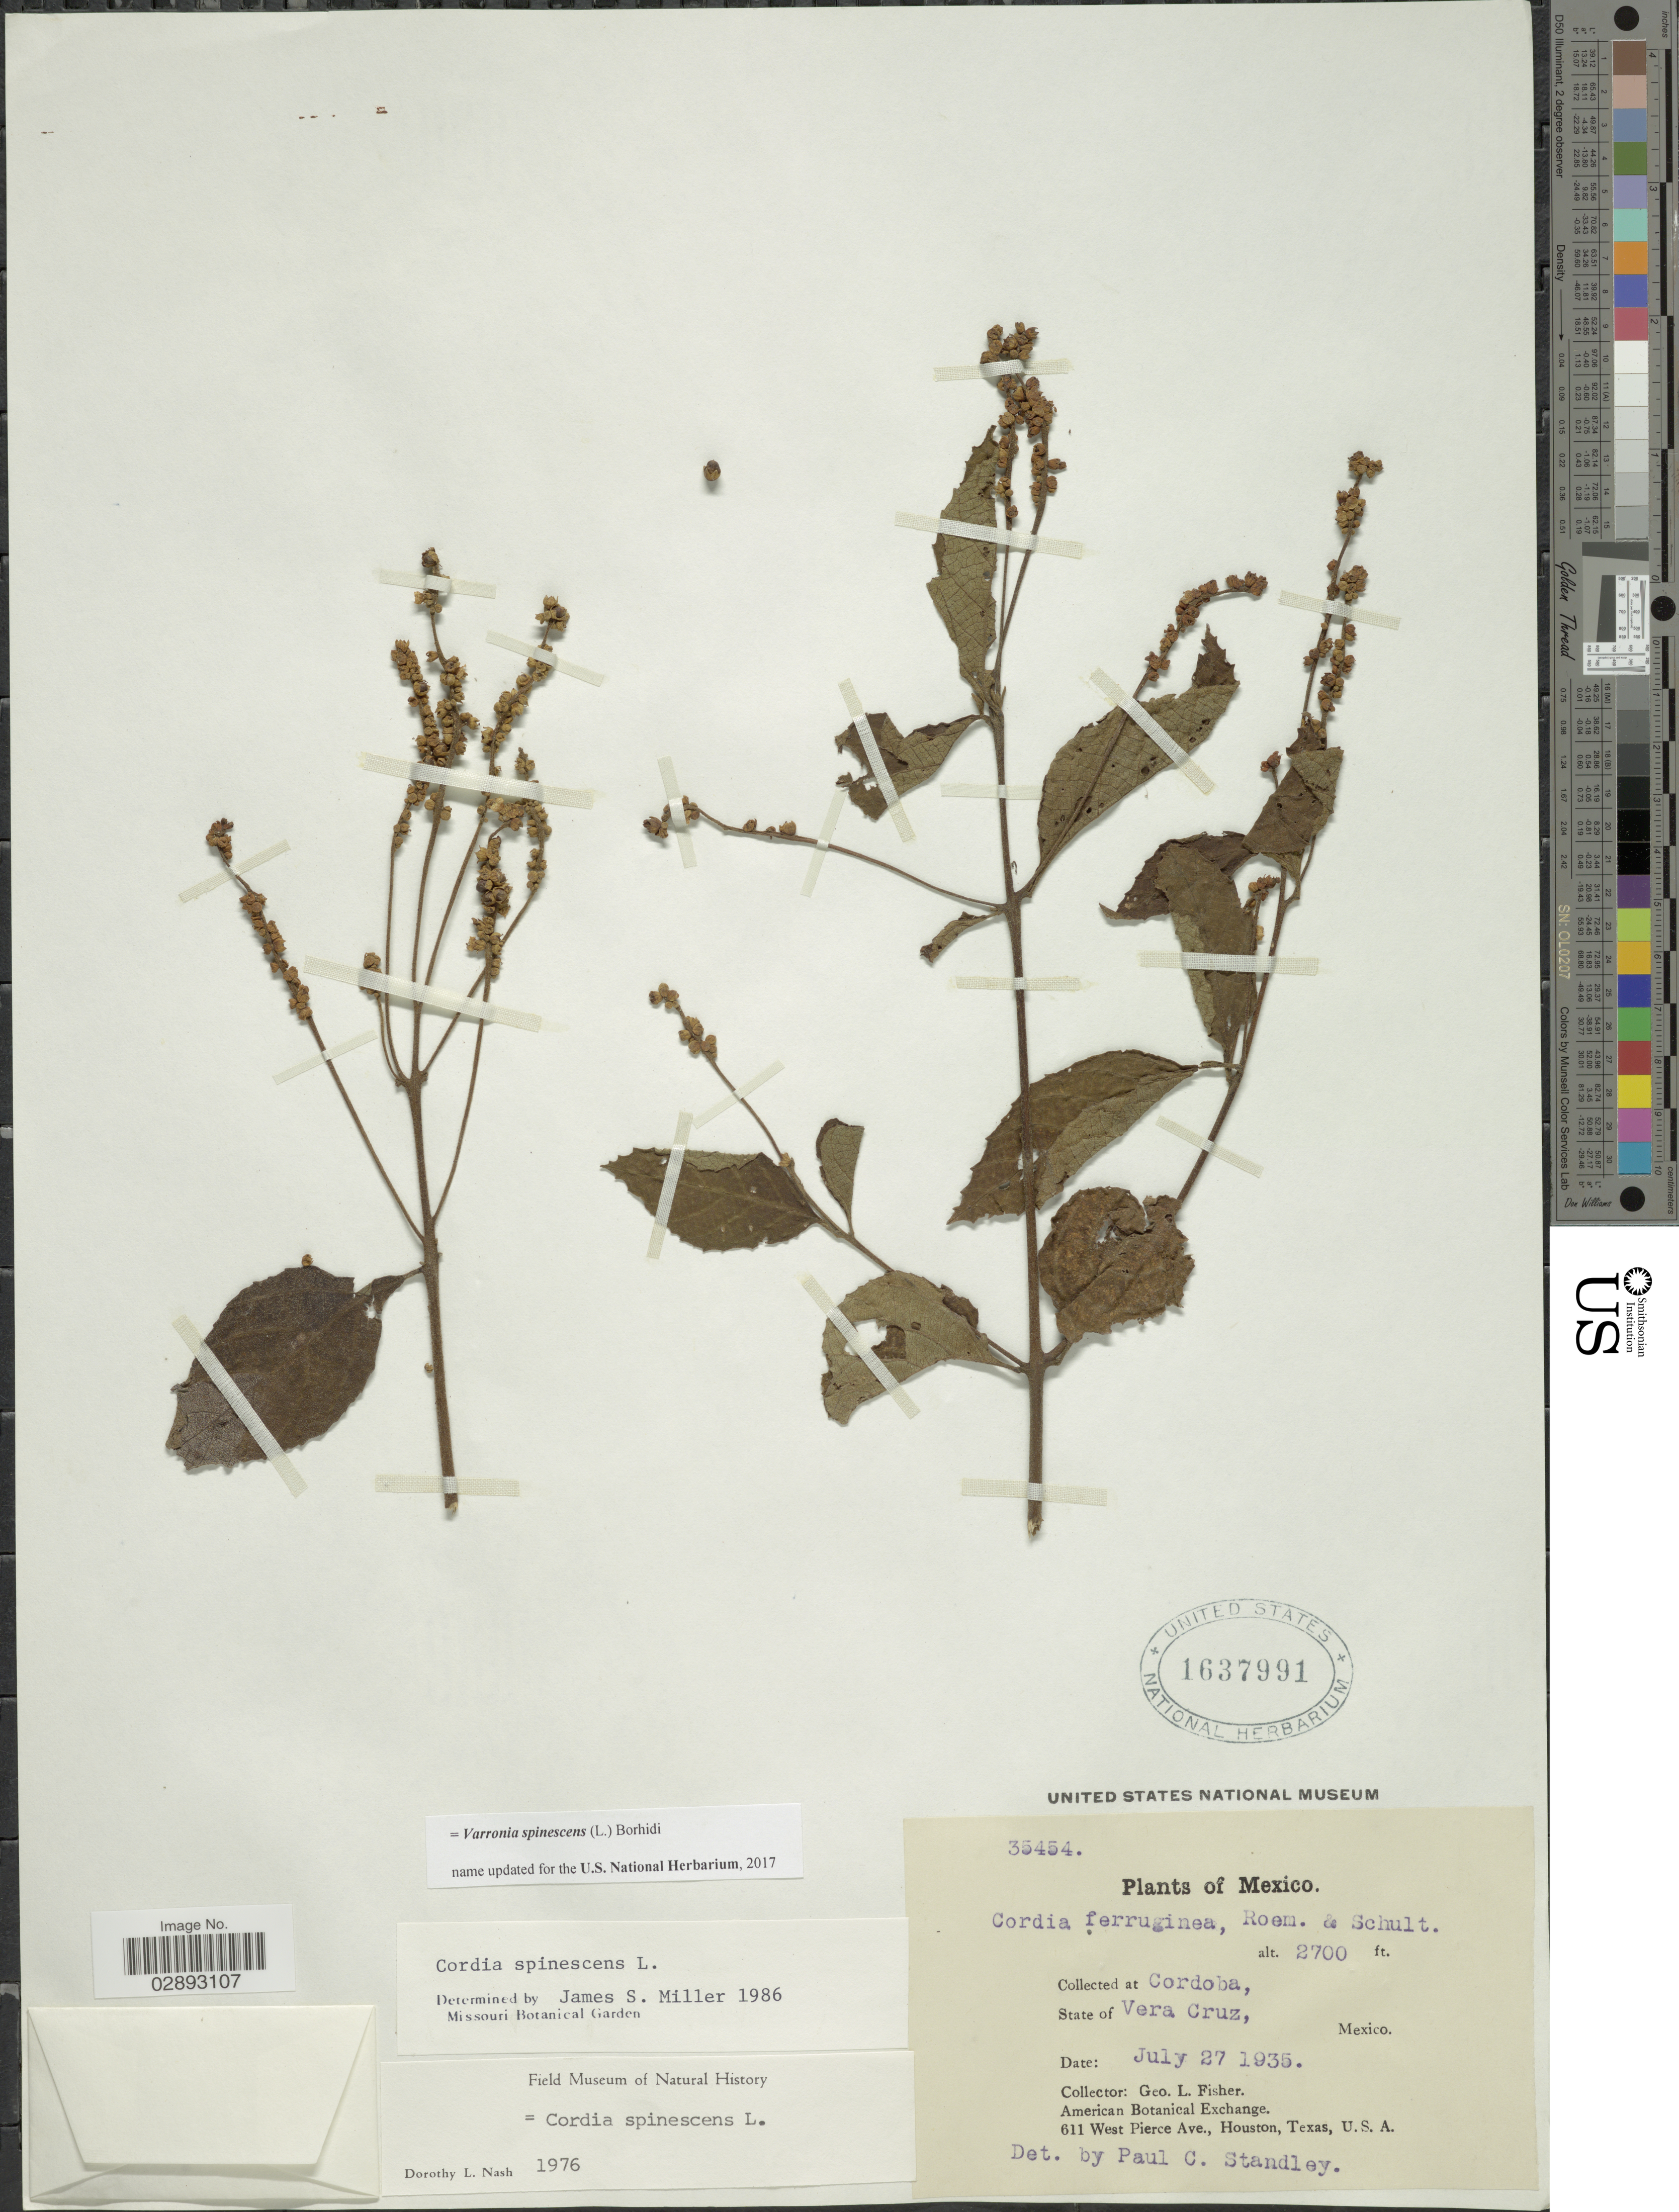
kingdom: Plantae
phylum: Tracheophyta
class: Magnoliopsida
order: Boraginales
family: Cordiaceae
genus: Varronia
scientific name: Varronia spinescens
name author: (L.) Borhidi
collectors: G. L. Fisher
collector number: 35454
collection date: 1935-07-27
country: Mexico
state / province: Veracruz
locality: Cordoba, State of Vera Cruz.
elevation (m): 823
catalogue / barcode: US 1637991